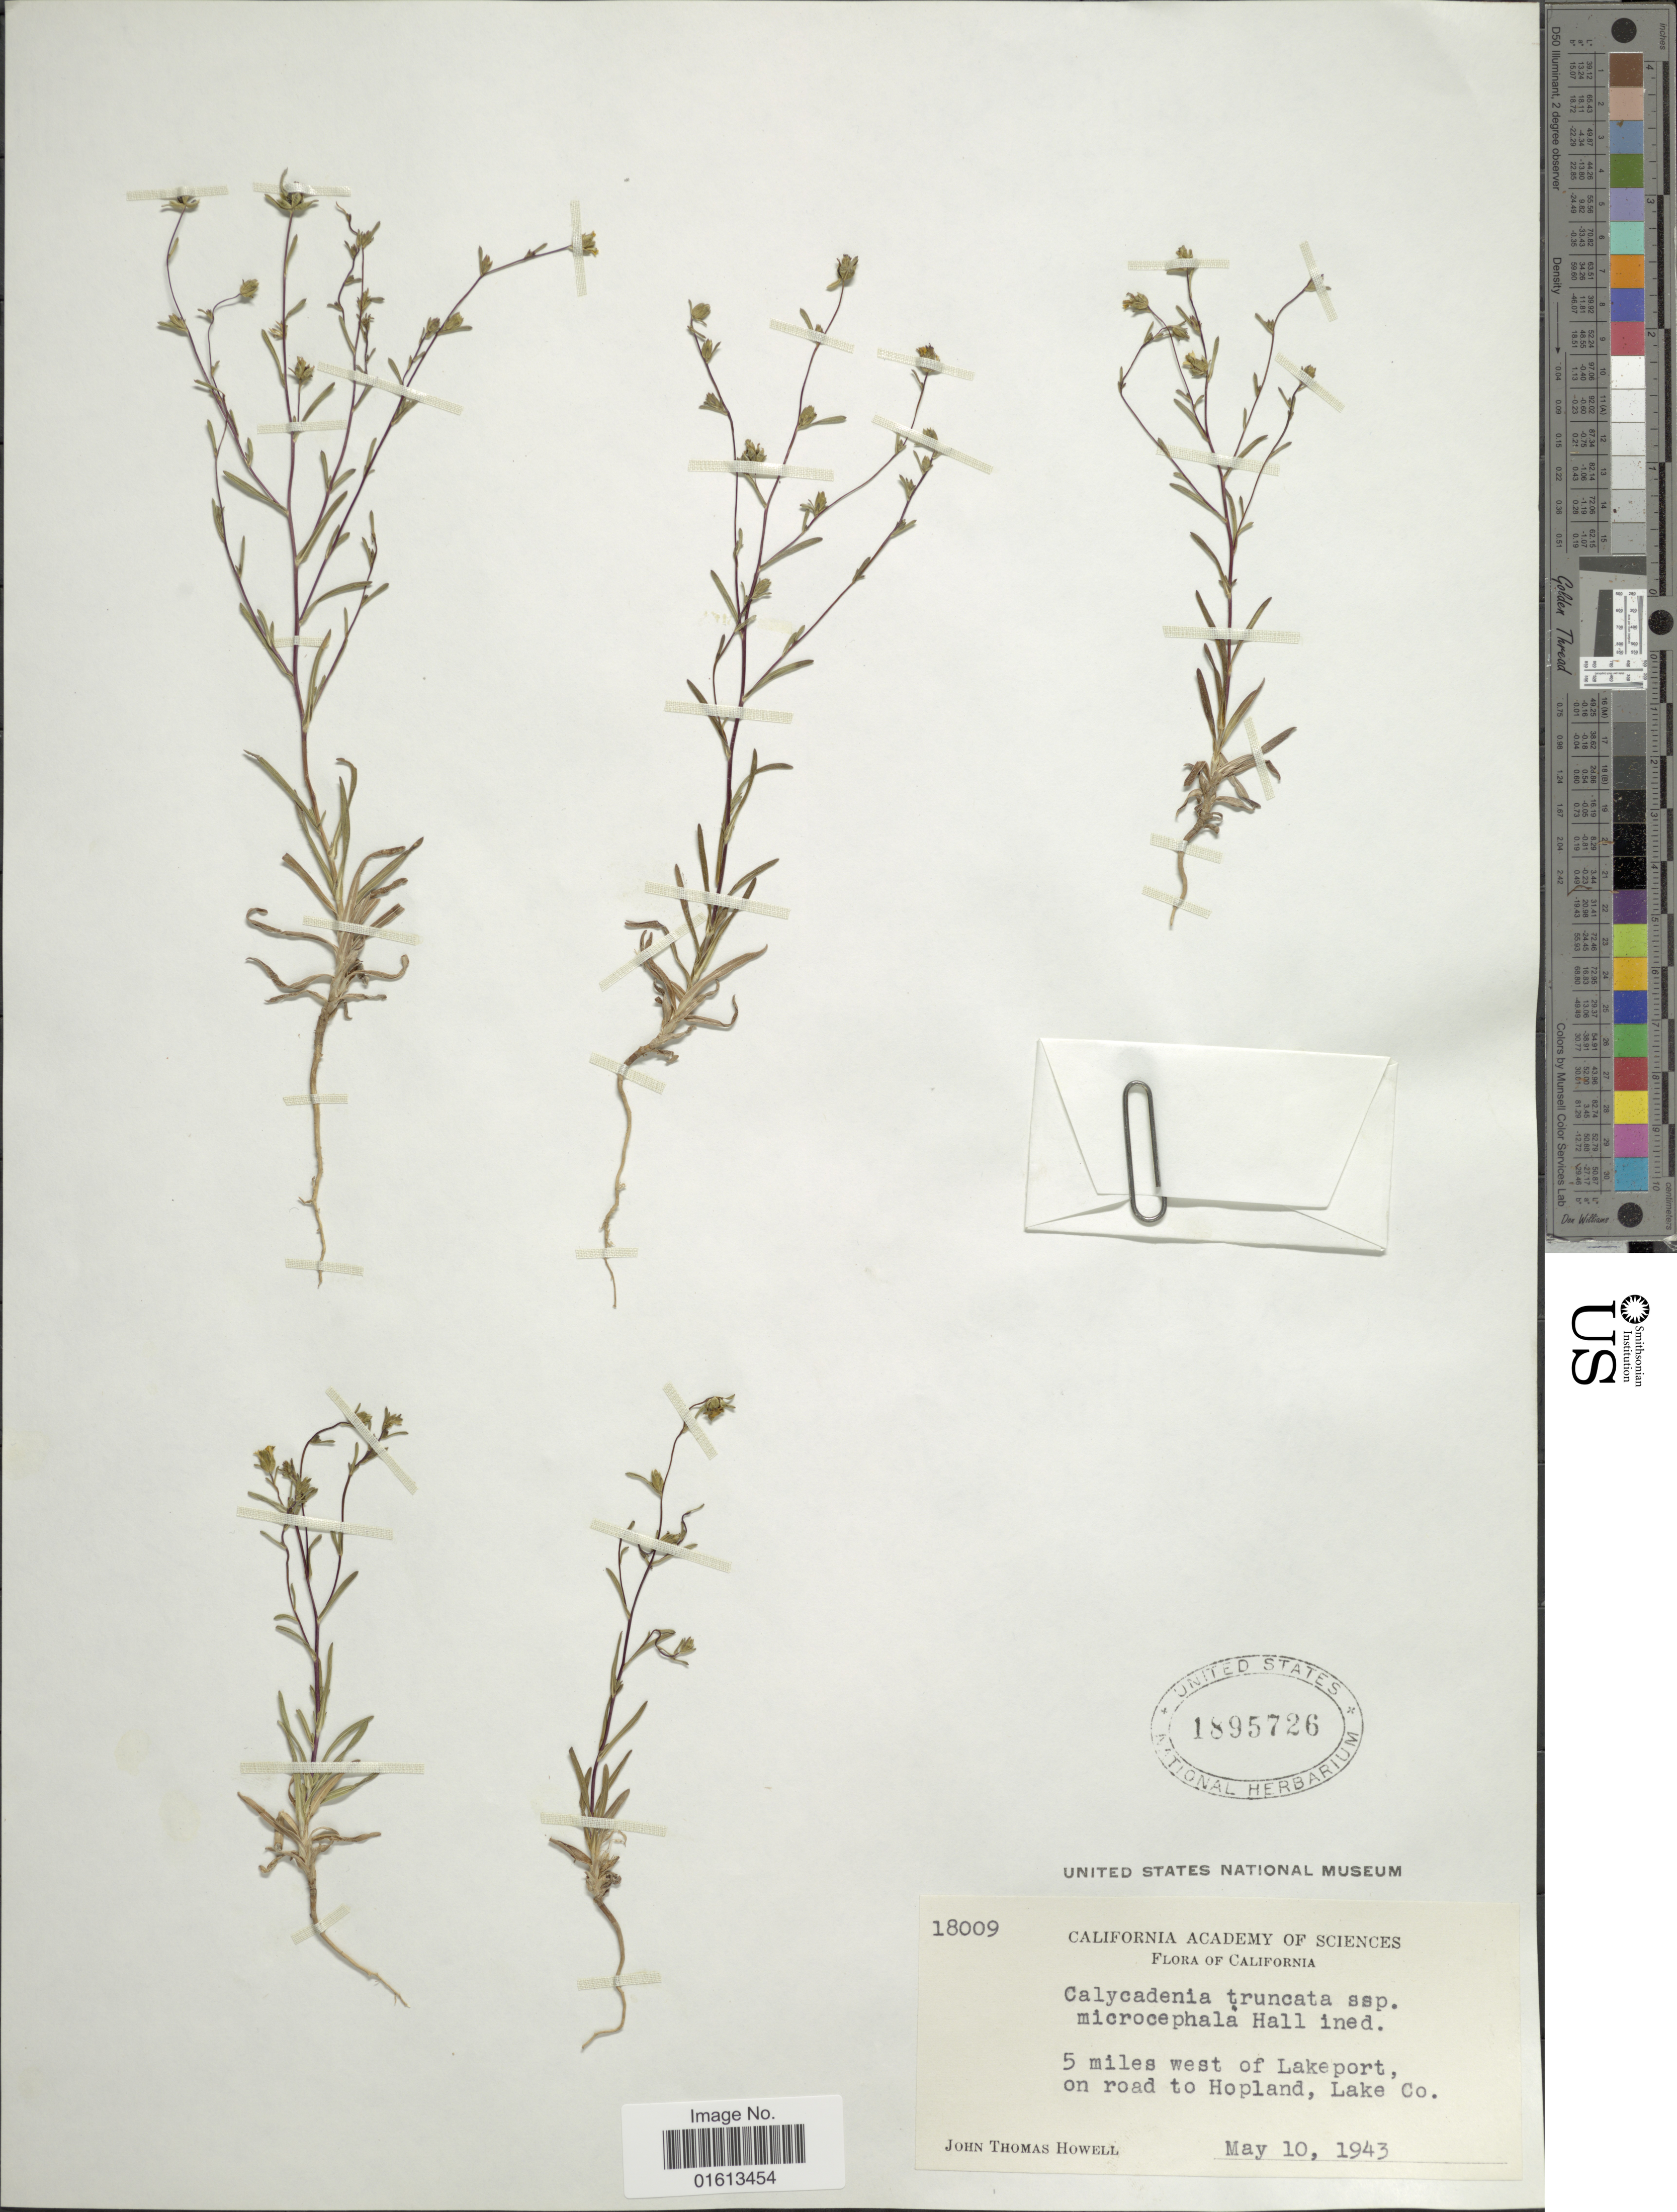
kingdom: Plantae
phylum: Tracheophyta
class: Magnoliopsida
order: Asterales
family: Asteraceae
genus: Calycadenia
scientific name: Calycadenia truncata subsp. truncata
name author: DC.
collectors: J. T. Howell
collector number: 18009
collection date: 1943-05-10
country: United States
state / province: California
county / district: Lake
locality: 5 miles west of Lakeport, on road to Hopland, Lake Co.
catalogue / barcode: US 1895726